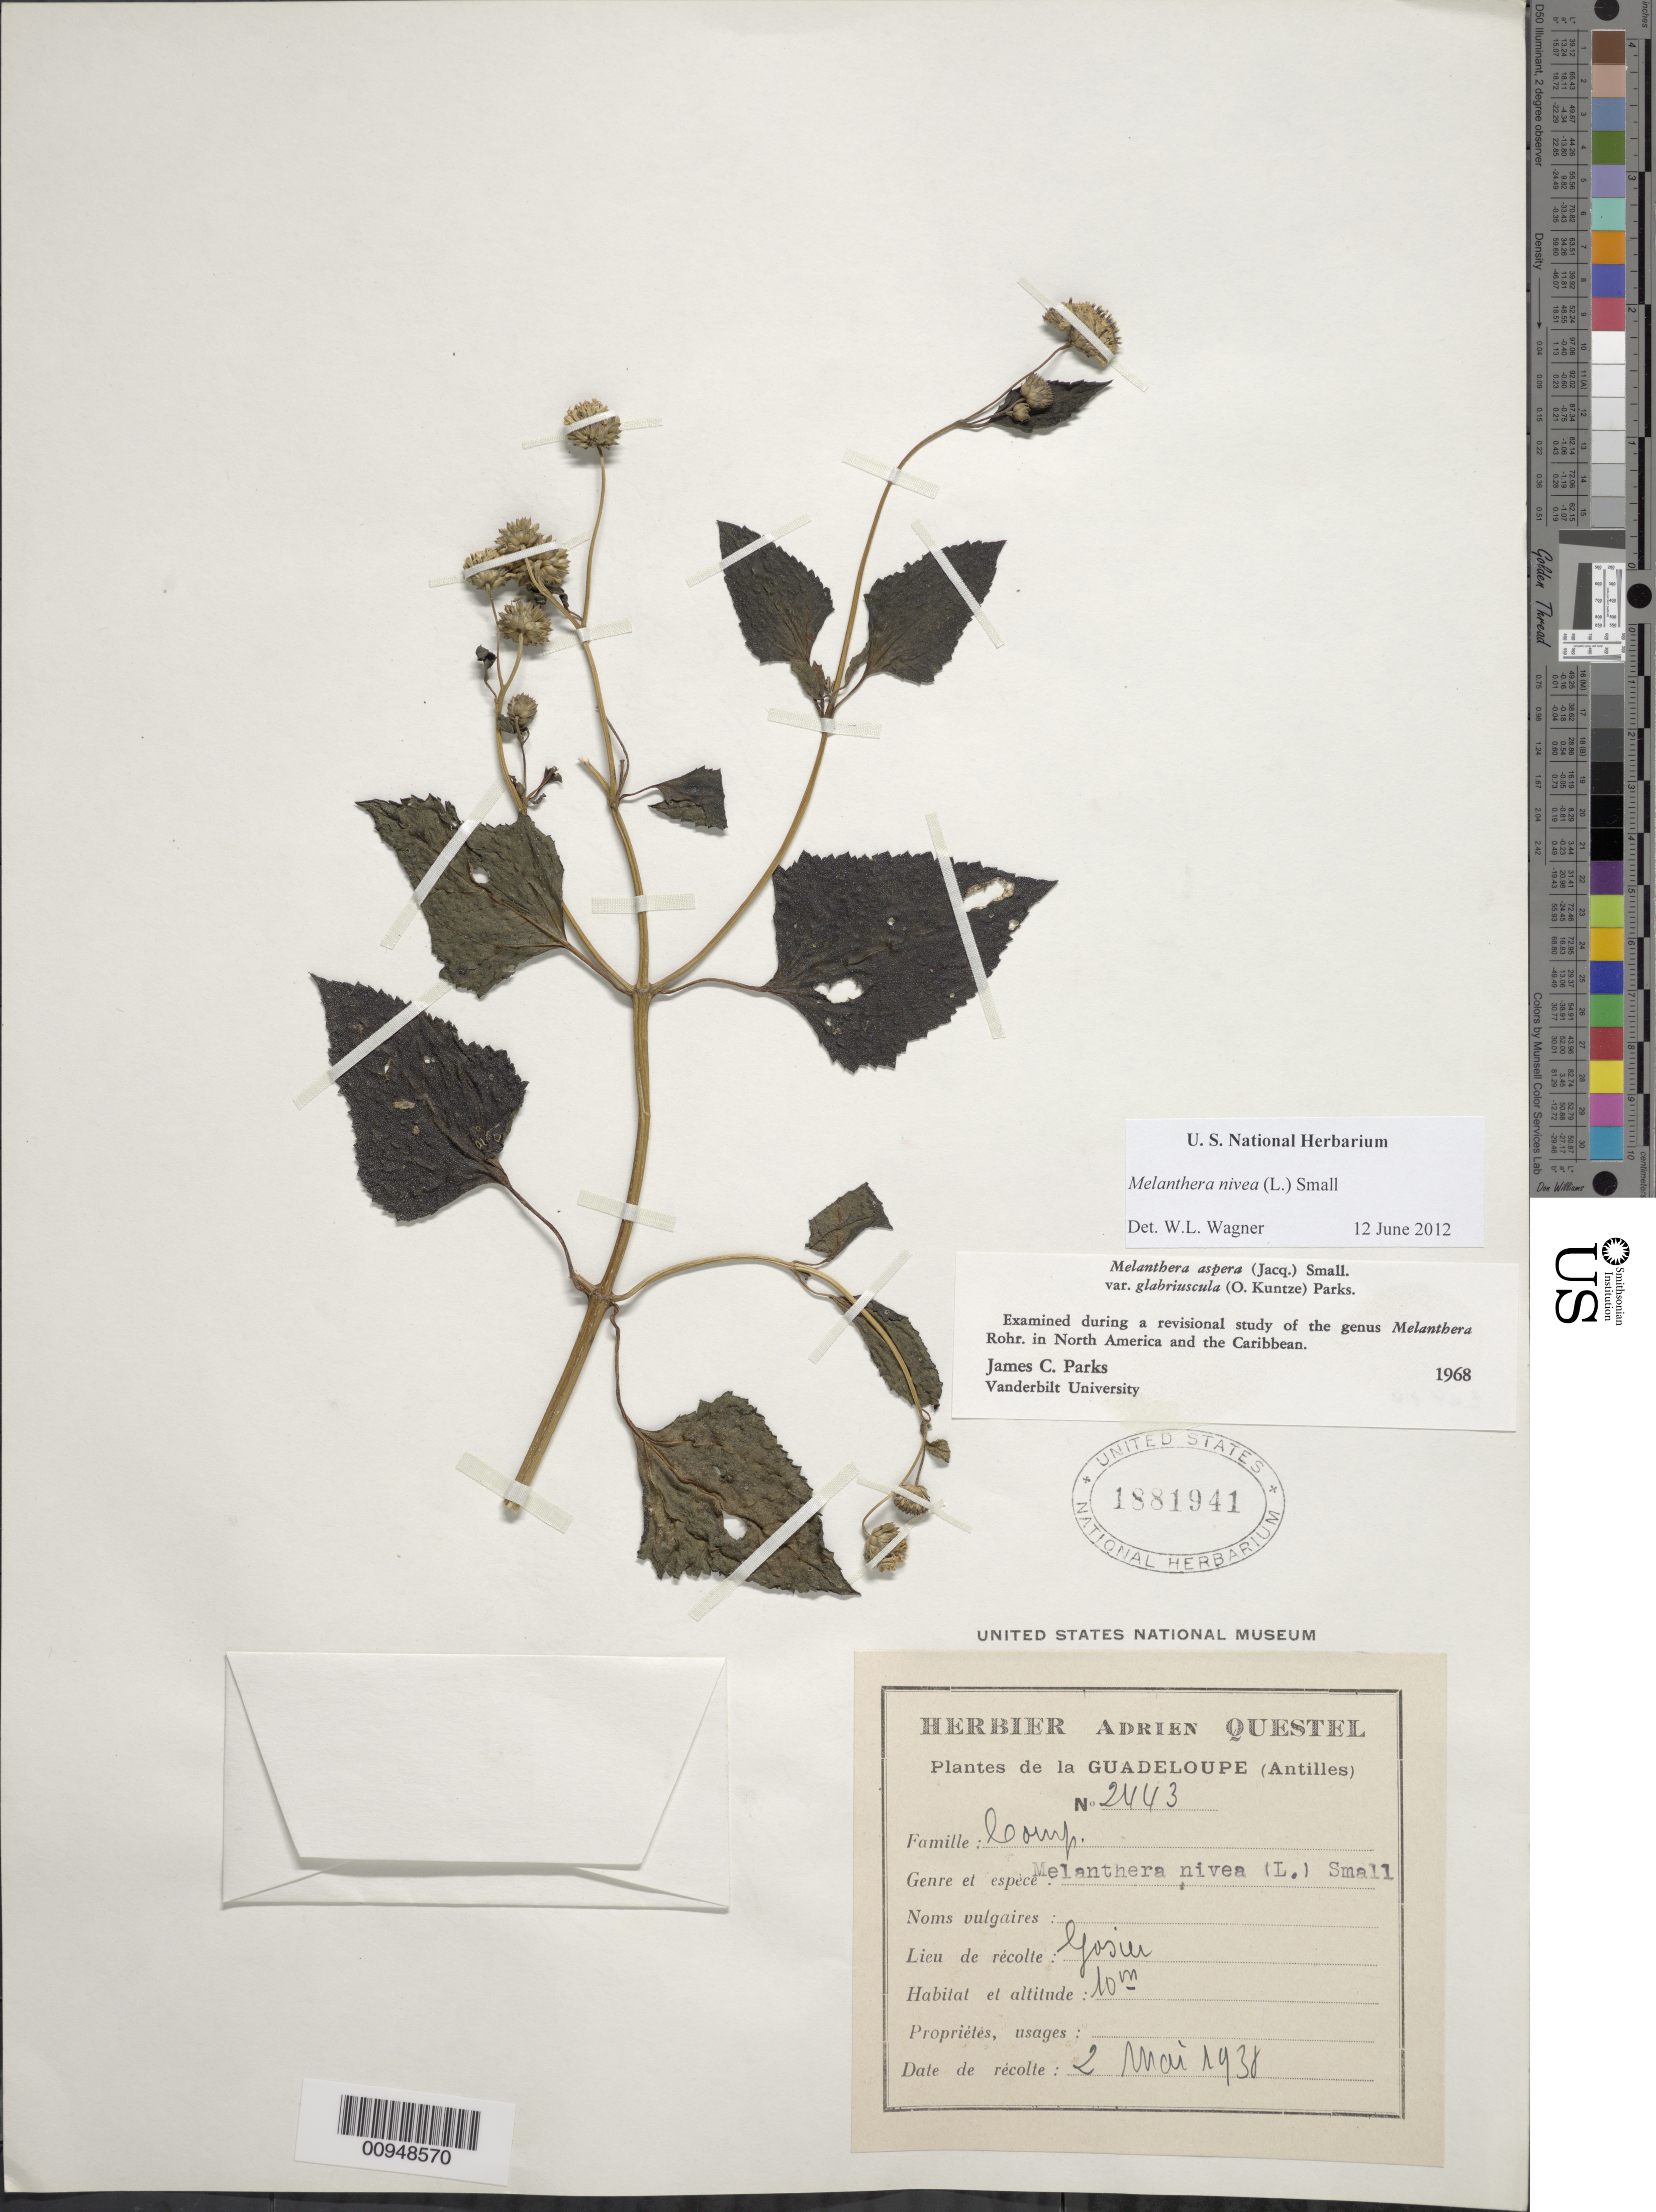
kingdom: Plantae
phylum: Tracheophyta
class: Magnoliopsida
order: Asterales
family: Asteraceae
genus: Melanthera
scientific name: Melanthera nivea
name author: (L.) Small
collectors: A. Questel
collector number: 2443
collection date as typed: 02 May 1938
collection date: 1938-05-02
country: Guadeloupe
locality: Gosier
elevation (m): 10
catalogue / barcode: US 1881941